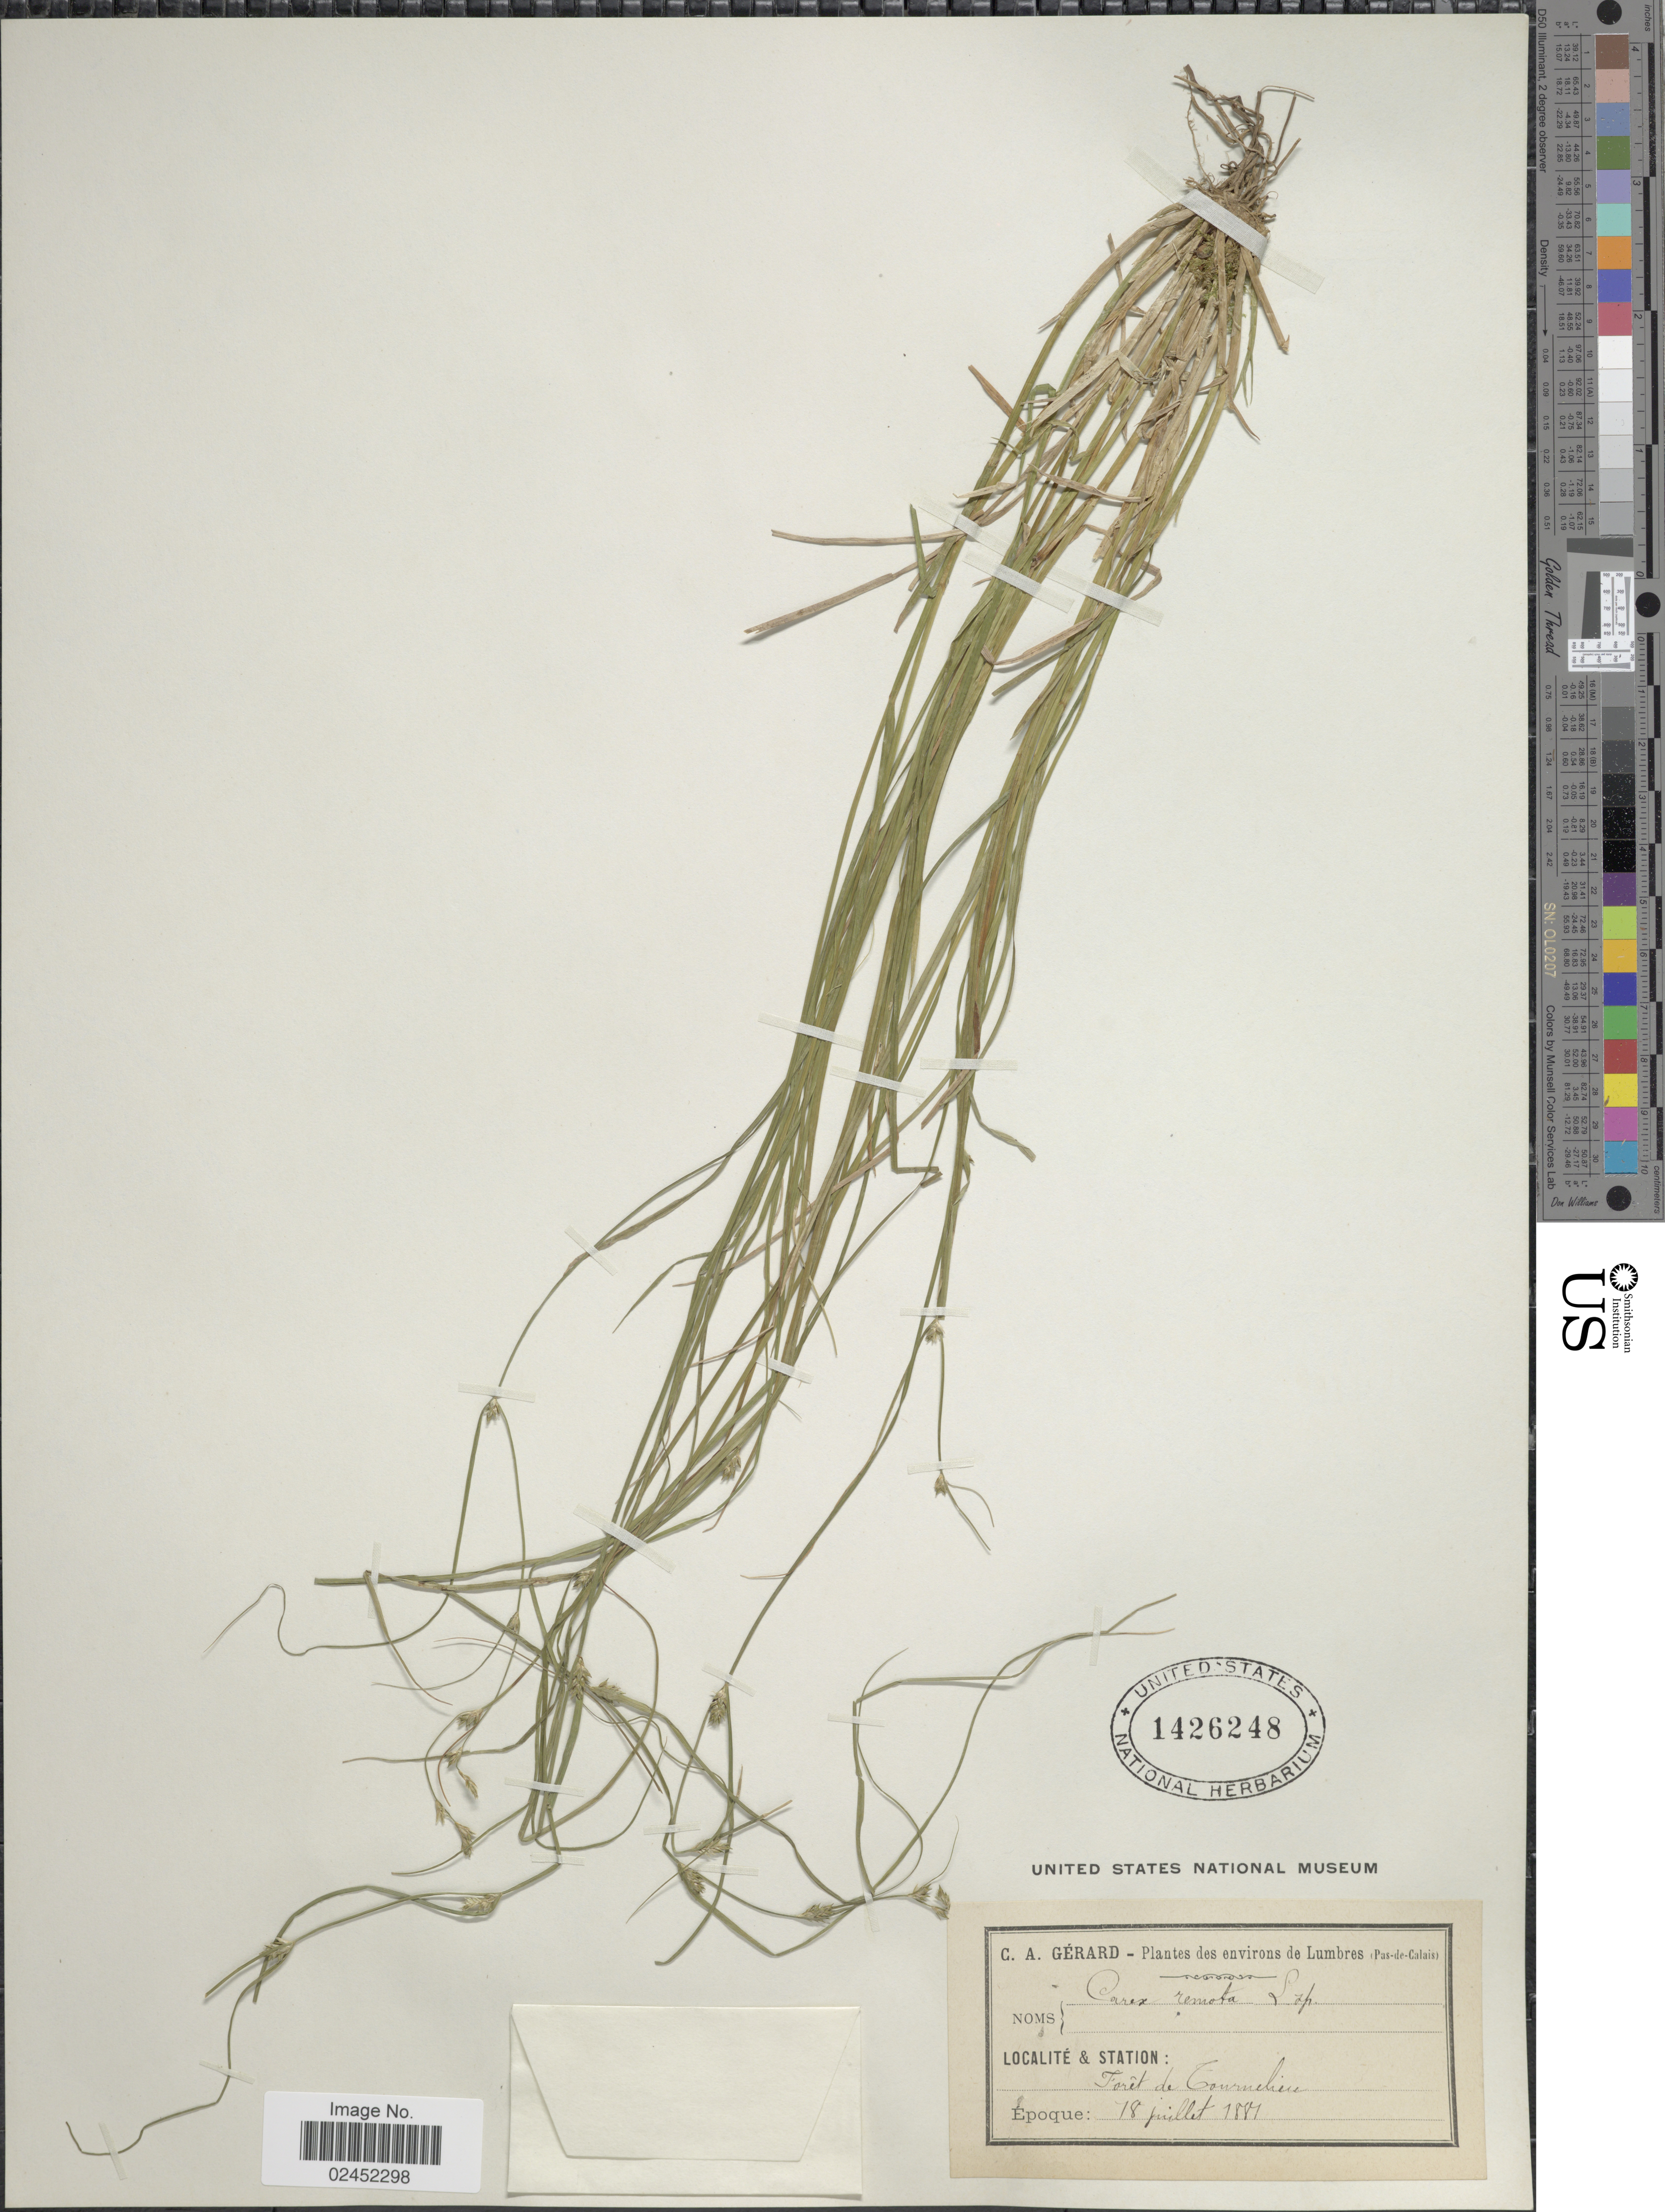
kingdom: Plantae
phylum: Tracheophyta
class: Liliopsida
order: Poales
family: Cyperaceae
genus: Carex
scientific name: Carex remota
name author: L.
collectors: C. Gerard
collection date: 1887-07-18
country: France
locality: Environs de Lumbres (Pas-de-Calais). Foret de Tourneleiu [interpreted].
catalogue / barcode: US 1426248